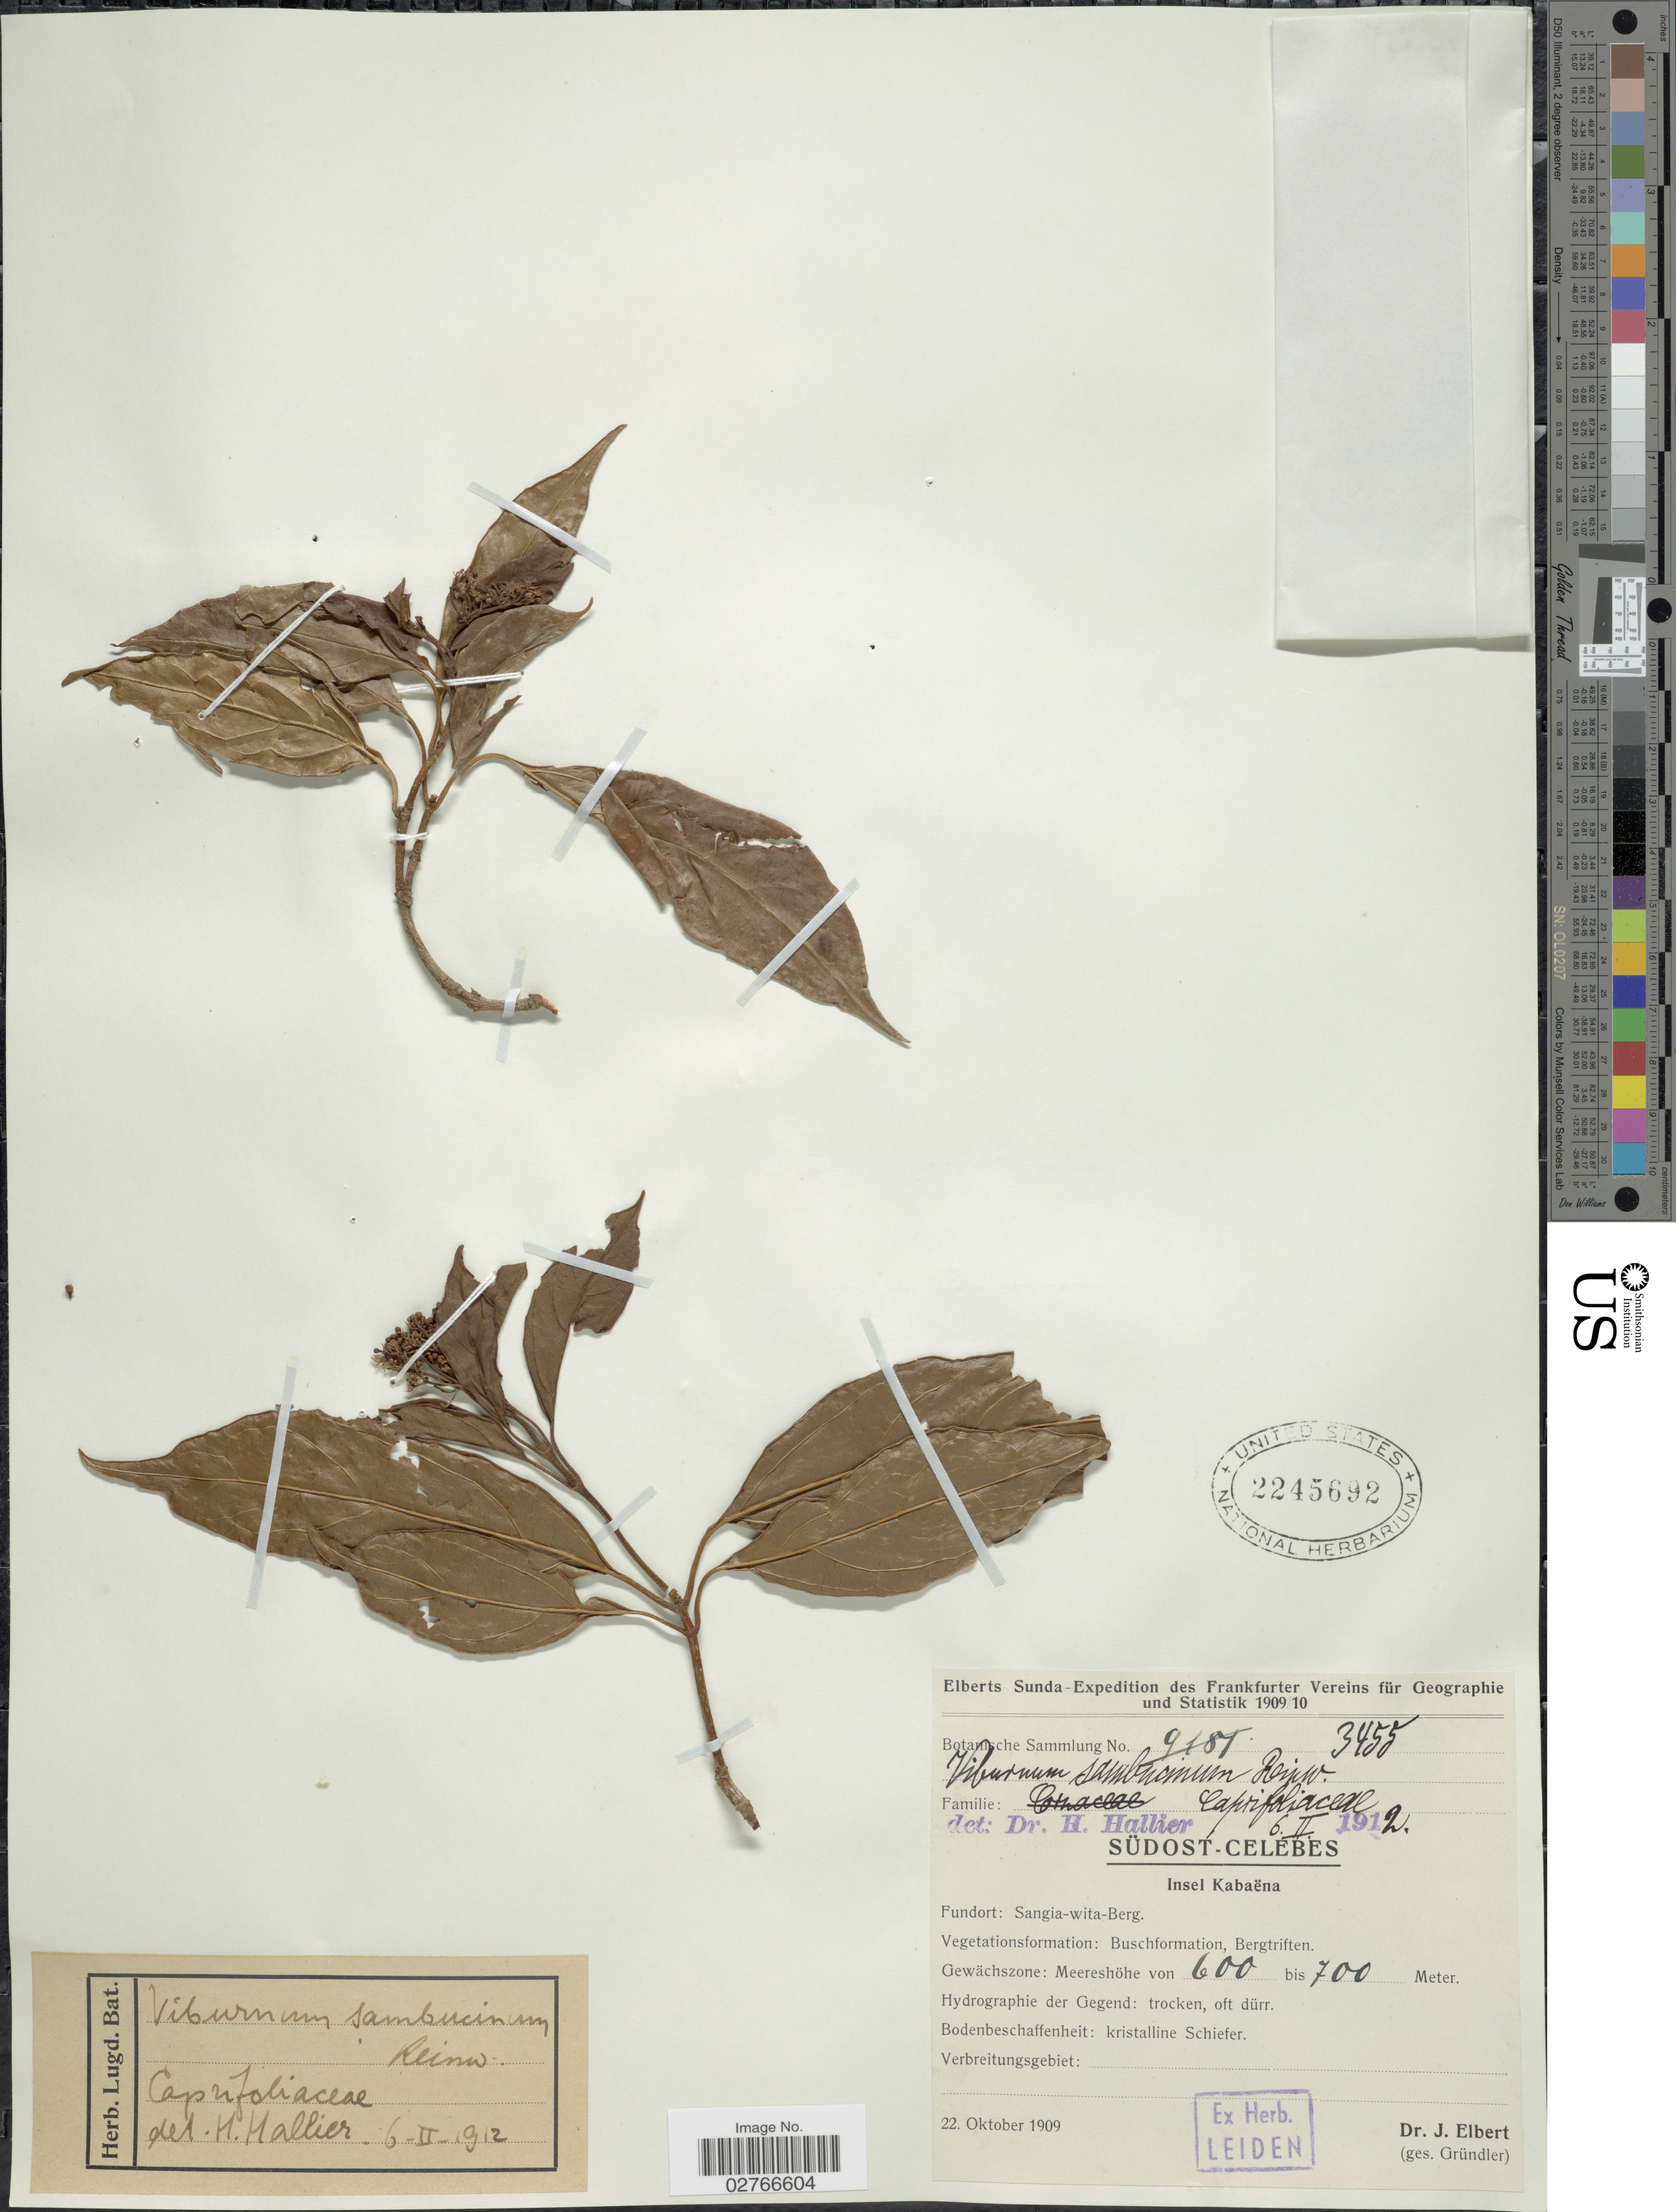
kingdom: Plantae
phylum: Tracheophyta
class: Magnoliopsida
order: Dipsacales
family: Viburnaceae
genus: Viburnum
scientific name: Viburnum sambucinum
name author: Reinw. ex Blume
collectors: J. Elbert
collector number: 3455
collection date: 1909-10-22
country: Indonesia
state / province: Sulawesi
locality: Sudost-Celebes. Insel Kabaena. Sangia-wita-Berg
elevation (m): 600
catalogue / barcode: US 2245692